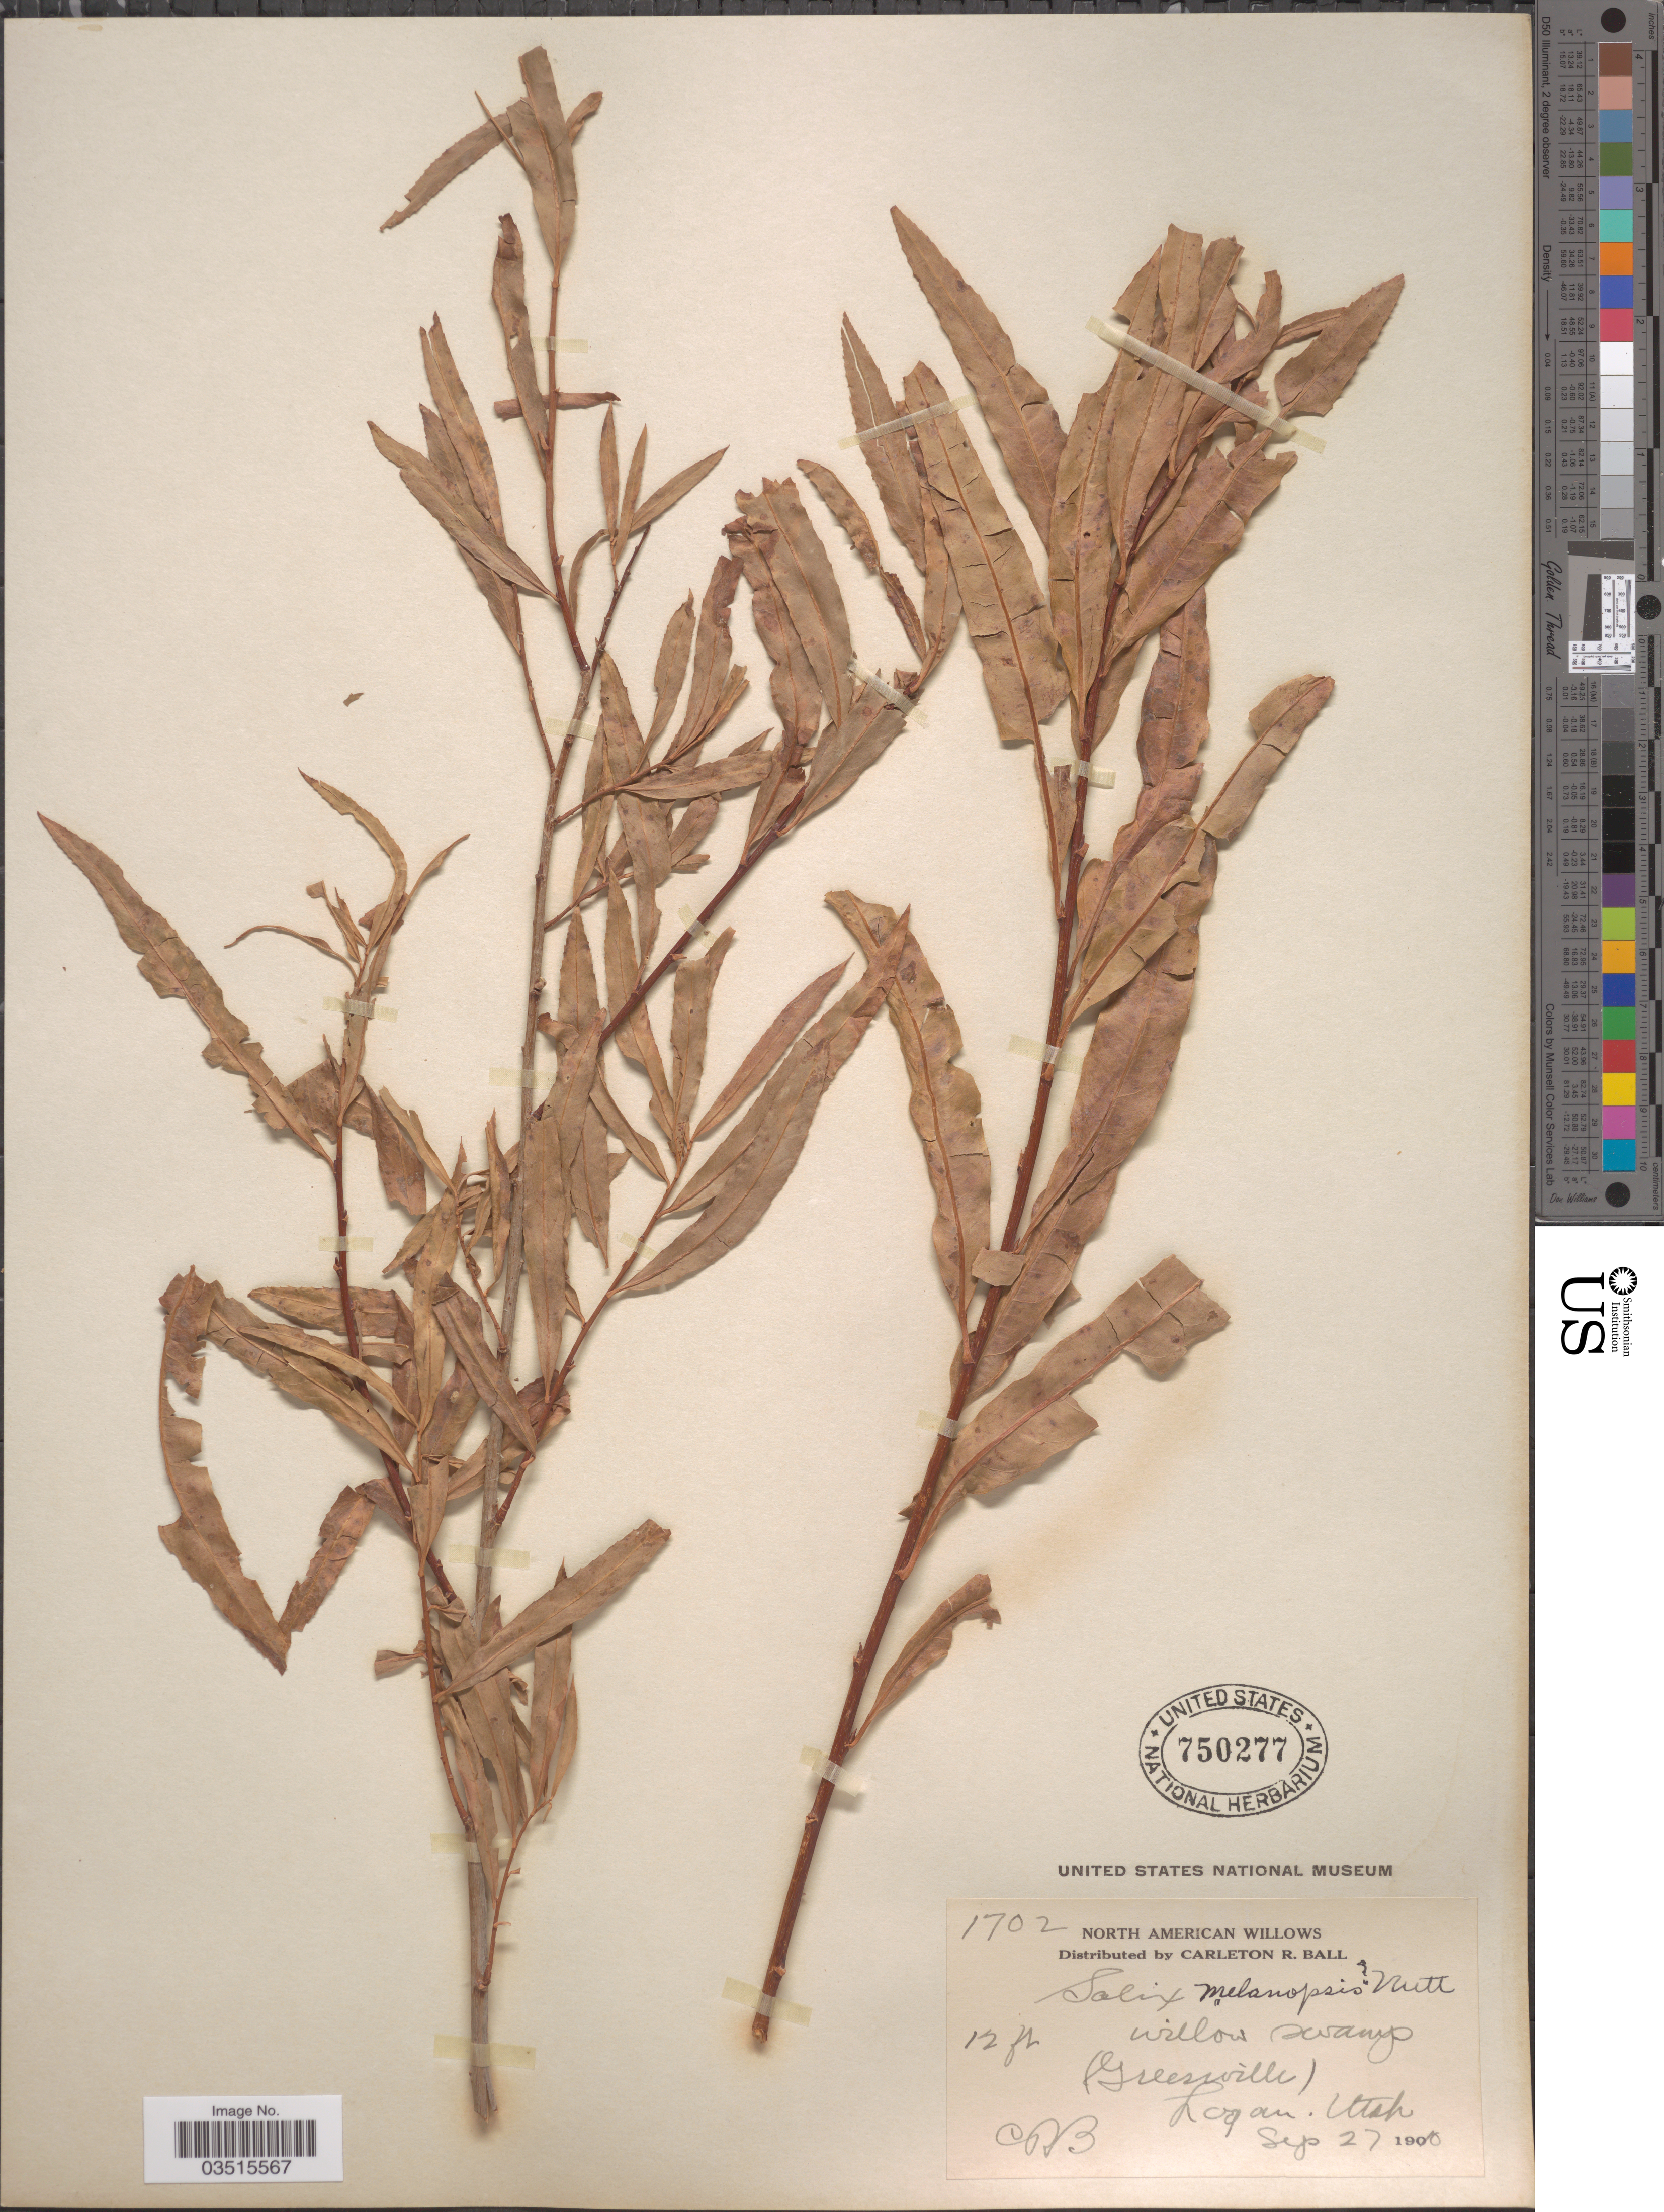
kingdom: Plantae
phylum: Tracheophyta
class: Magnoliopsida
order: Malpighiales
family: Salicaceae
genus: Salix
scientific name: Salix melanopsis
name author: Nutt.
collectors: C. R. Ball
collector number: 1702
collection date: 1910-09-27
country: United States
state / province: Utah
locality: Willow swamp (Greenville), Logan.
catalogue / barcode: US 750277